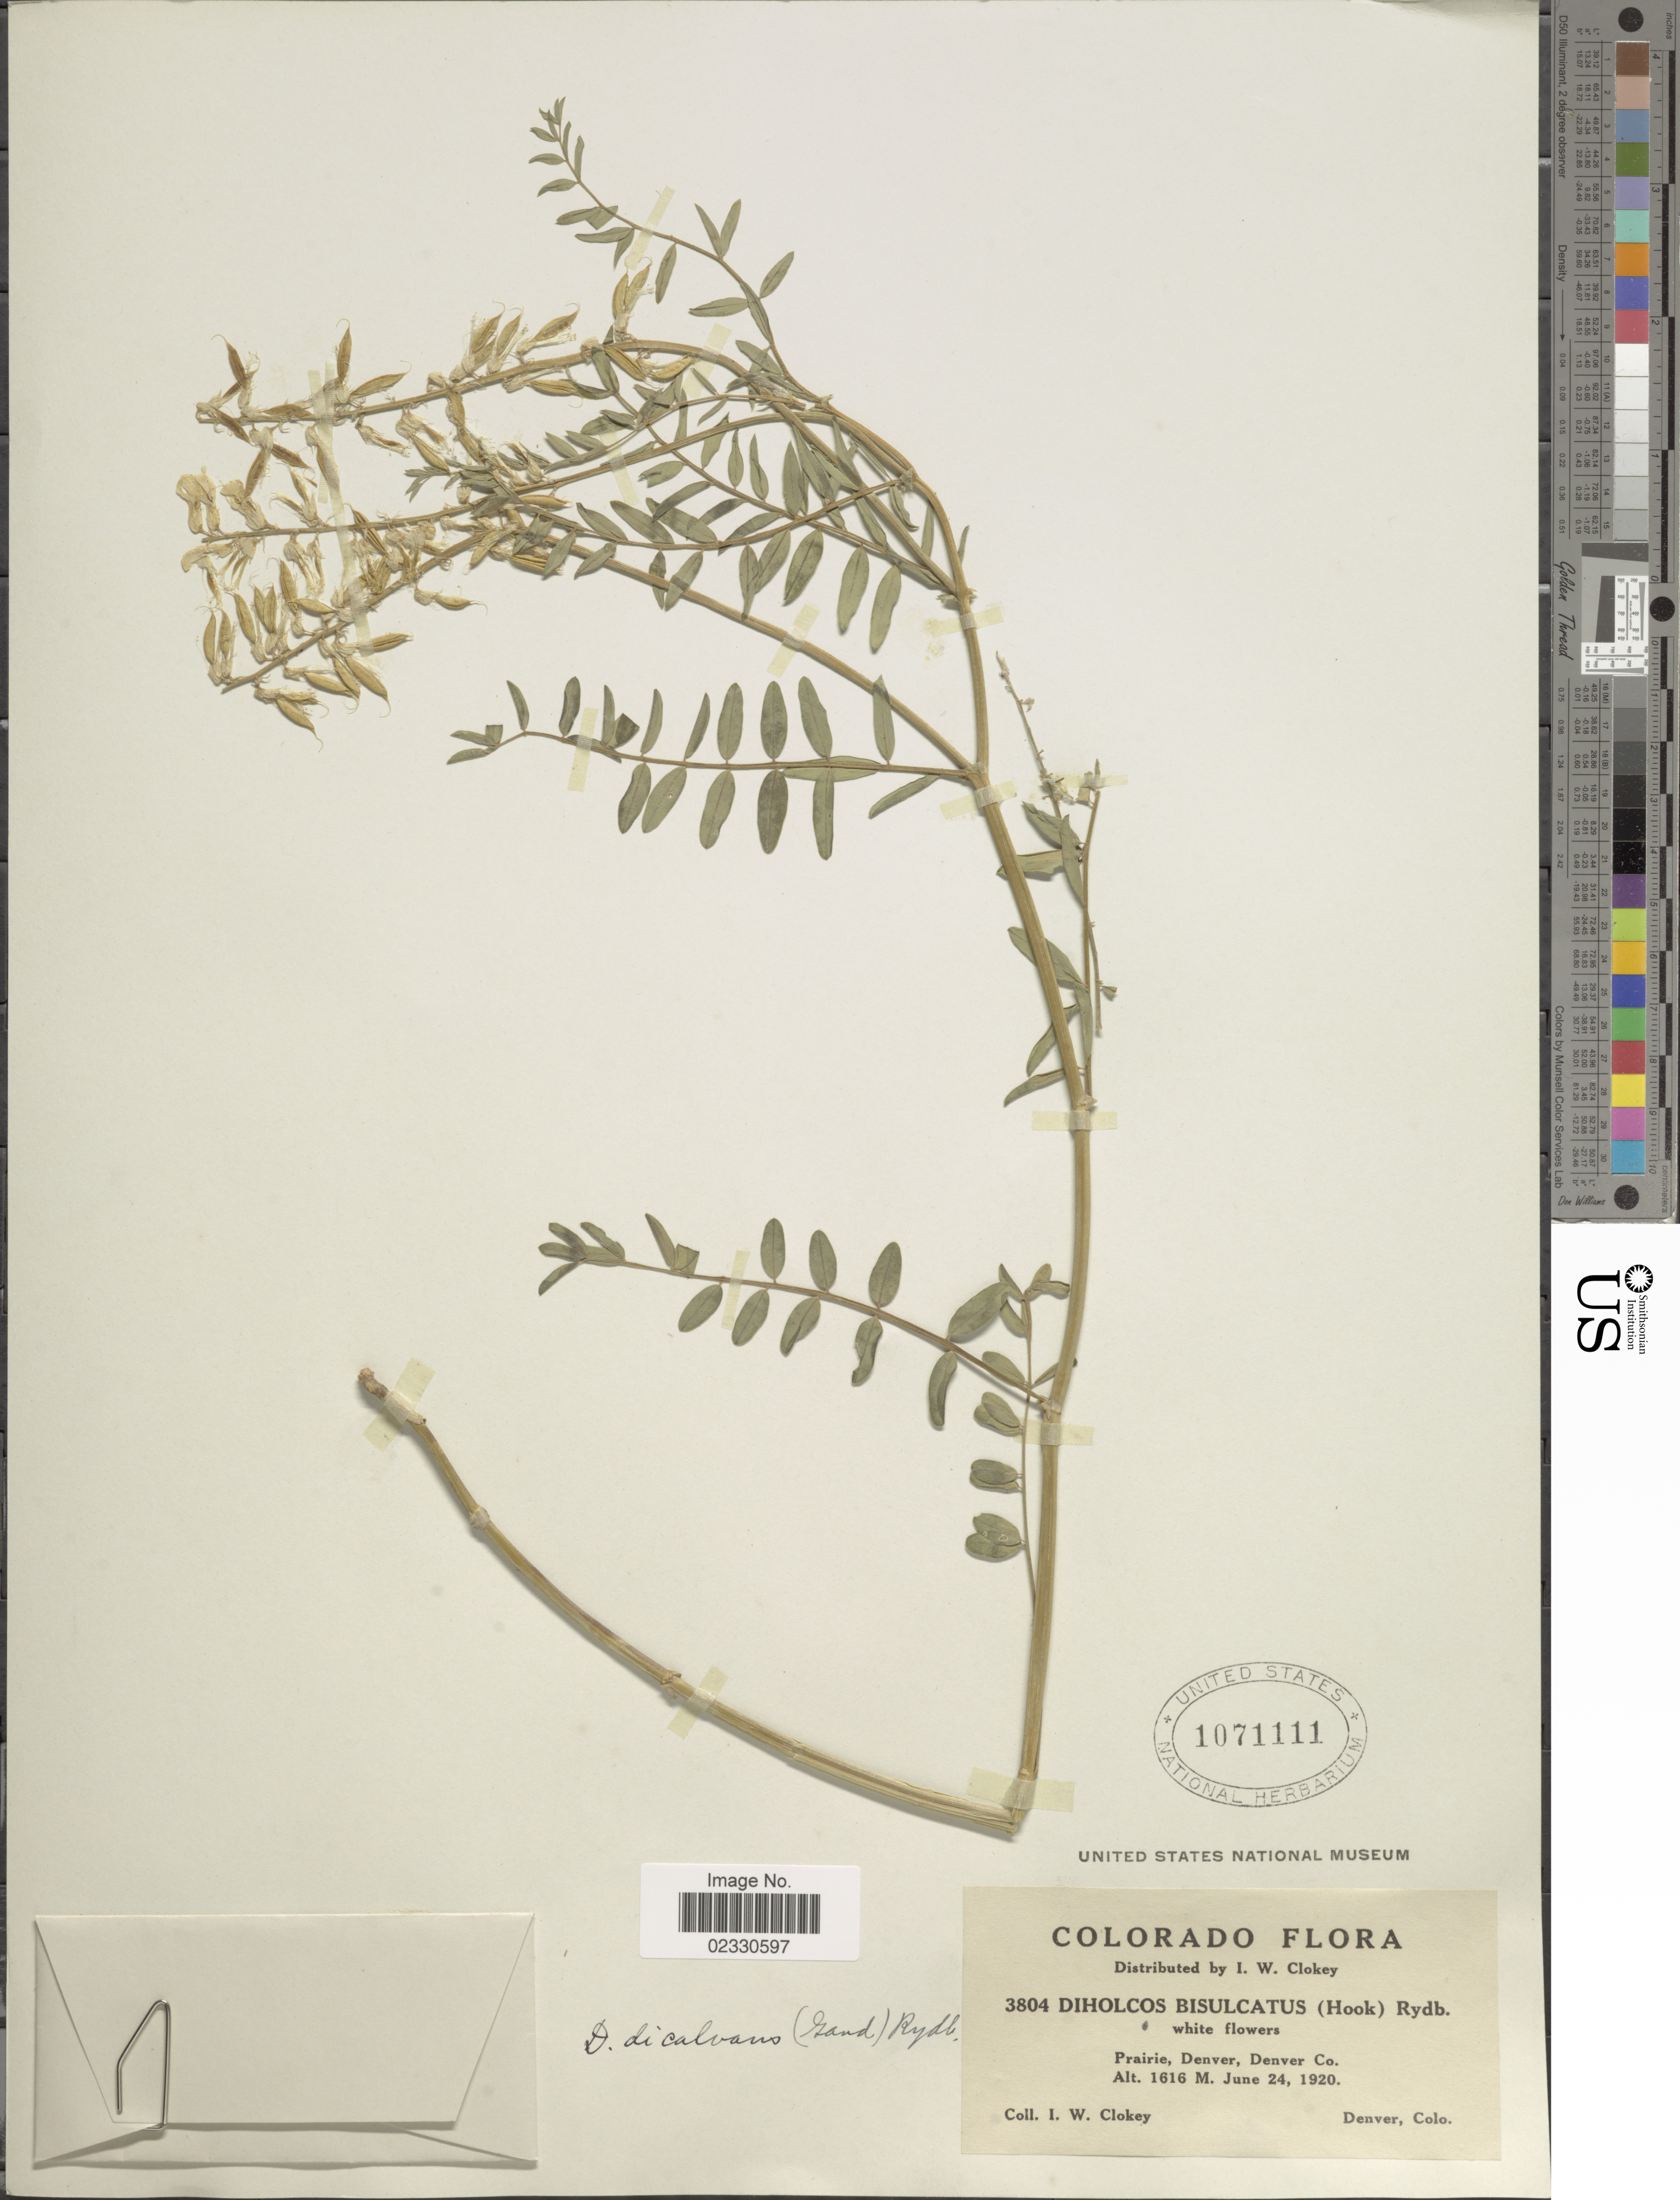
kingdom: Plantae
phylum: Tracheophyta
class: Magnoliopsida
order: Fabales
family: Fabaceae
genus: Astragalus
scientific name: Astragalus decalvans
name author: (Gand.)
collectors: I. W. Clokey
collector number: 3804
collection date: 1920-06-24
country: United States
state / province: Colorado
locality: Prairie, Denver, Denver Co.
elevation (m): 1616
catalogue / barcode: US 1071111